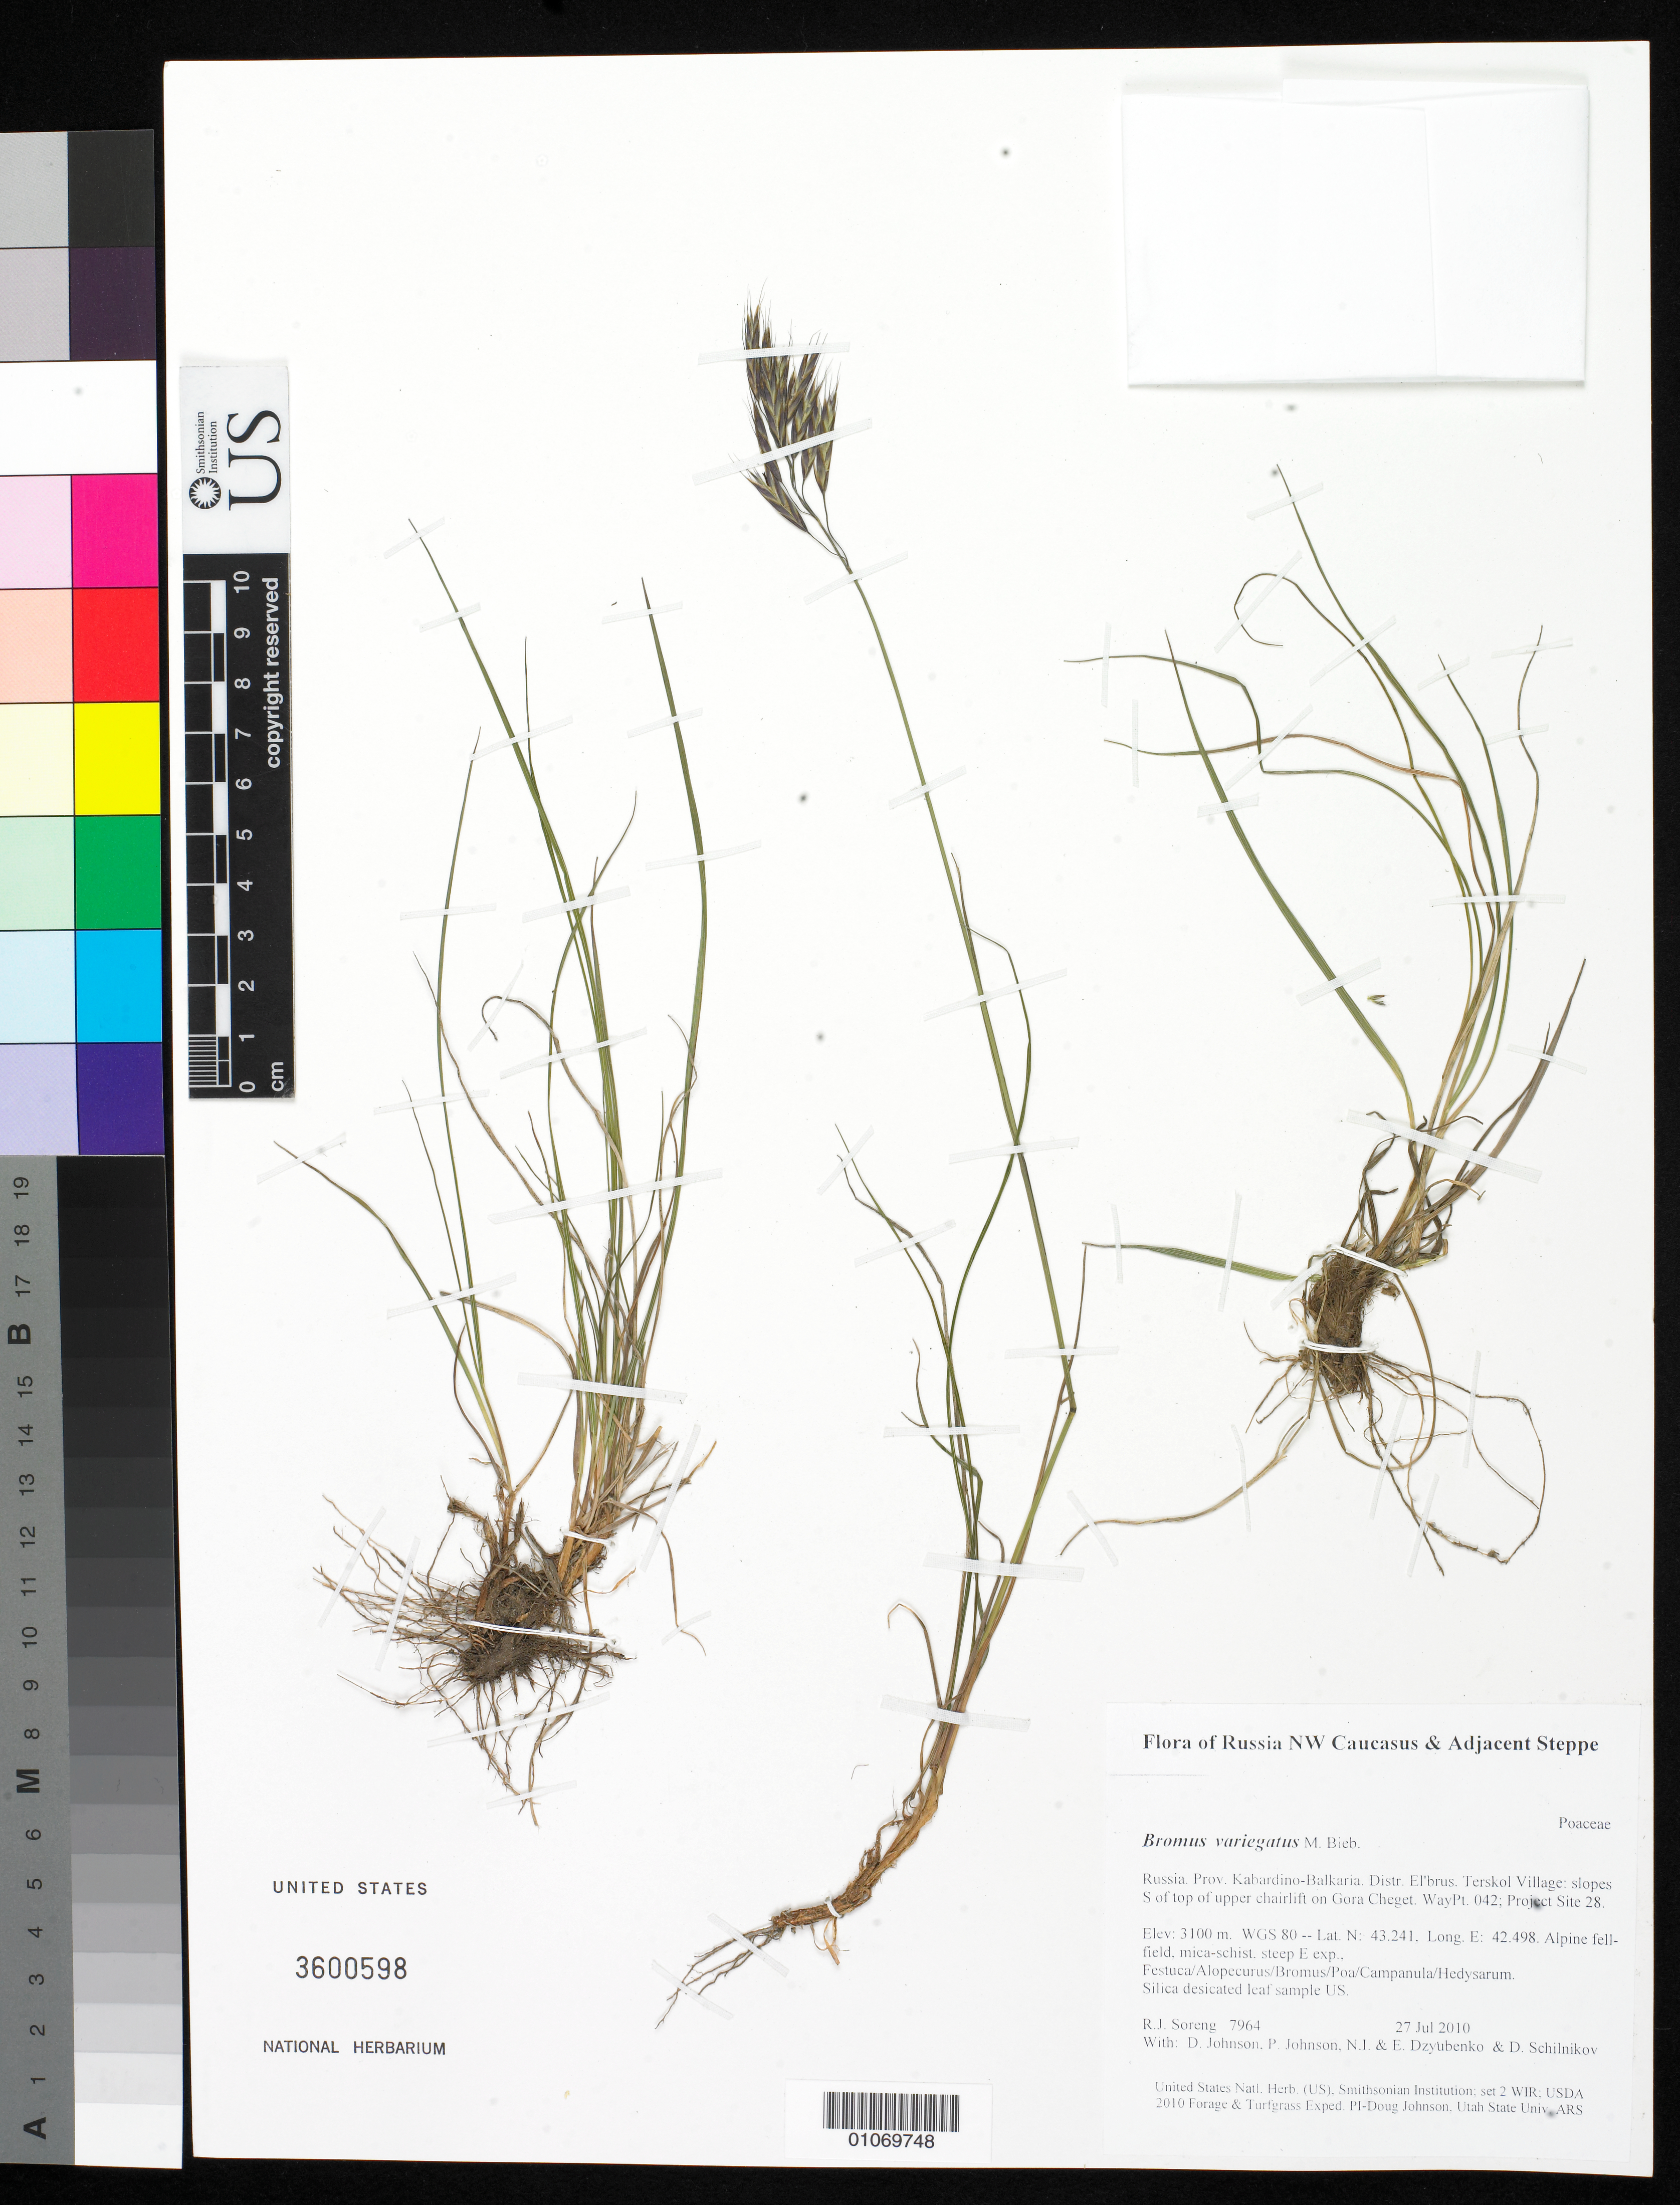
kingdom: Plantae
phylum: Tracheophyta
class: Liliopsida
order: Poales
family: Poaceae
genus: Bromus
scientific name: Bromus variegatus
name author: M. Bieb.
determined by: Soreng, Robert J., Research Associate (BOT), Smithsonian Institution - National Museum of Natural History (UNITED STATES)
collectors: R. J. Soreng, D. Johnson, P. Johnson, N. Dzyubenko, E. Dzyubenko & D. Schilnikov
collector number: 7964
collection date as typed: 27 Jul 2010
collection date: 2010-07-27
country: Russian Federation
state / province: Kabardino-Balkar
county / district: El'brus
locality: Terskol Village: slopes S of top of upper chairlift on Gora Cheget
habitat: Alpine fell-field, mica-schist, steep E exp., Festuca/Alopecurus/Bromus/Poa/Campanula/Hedysarum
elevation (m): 3100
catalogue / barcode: US 3600598